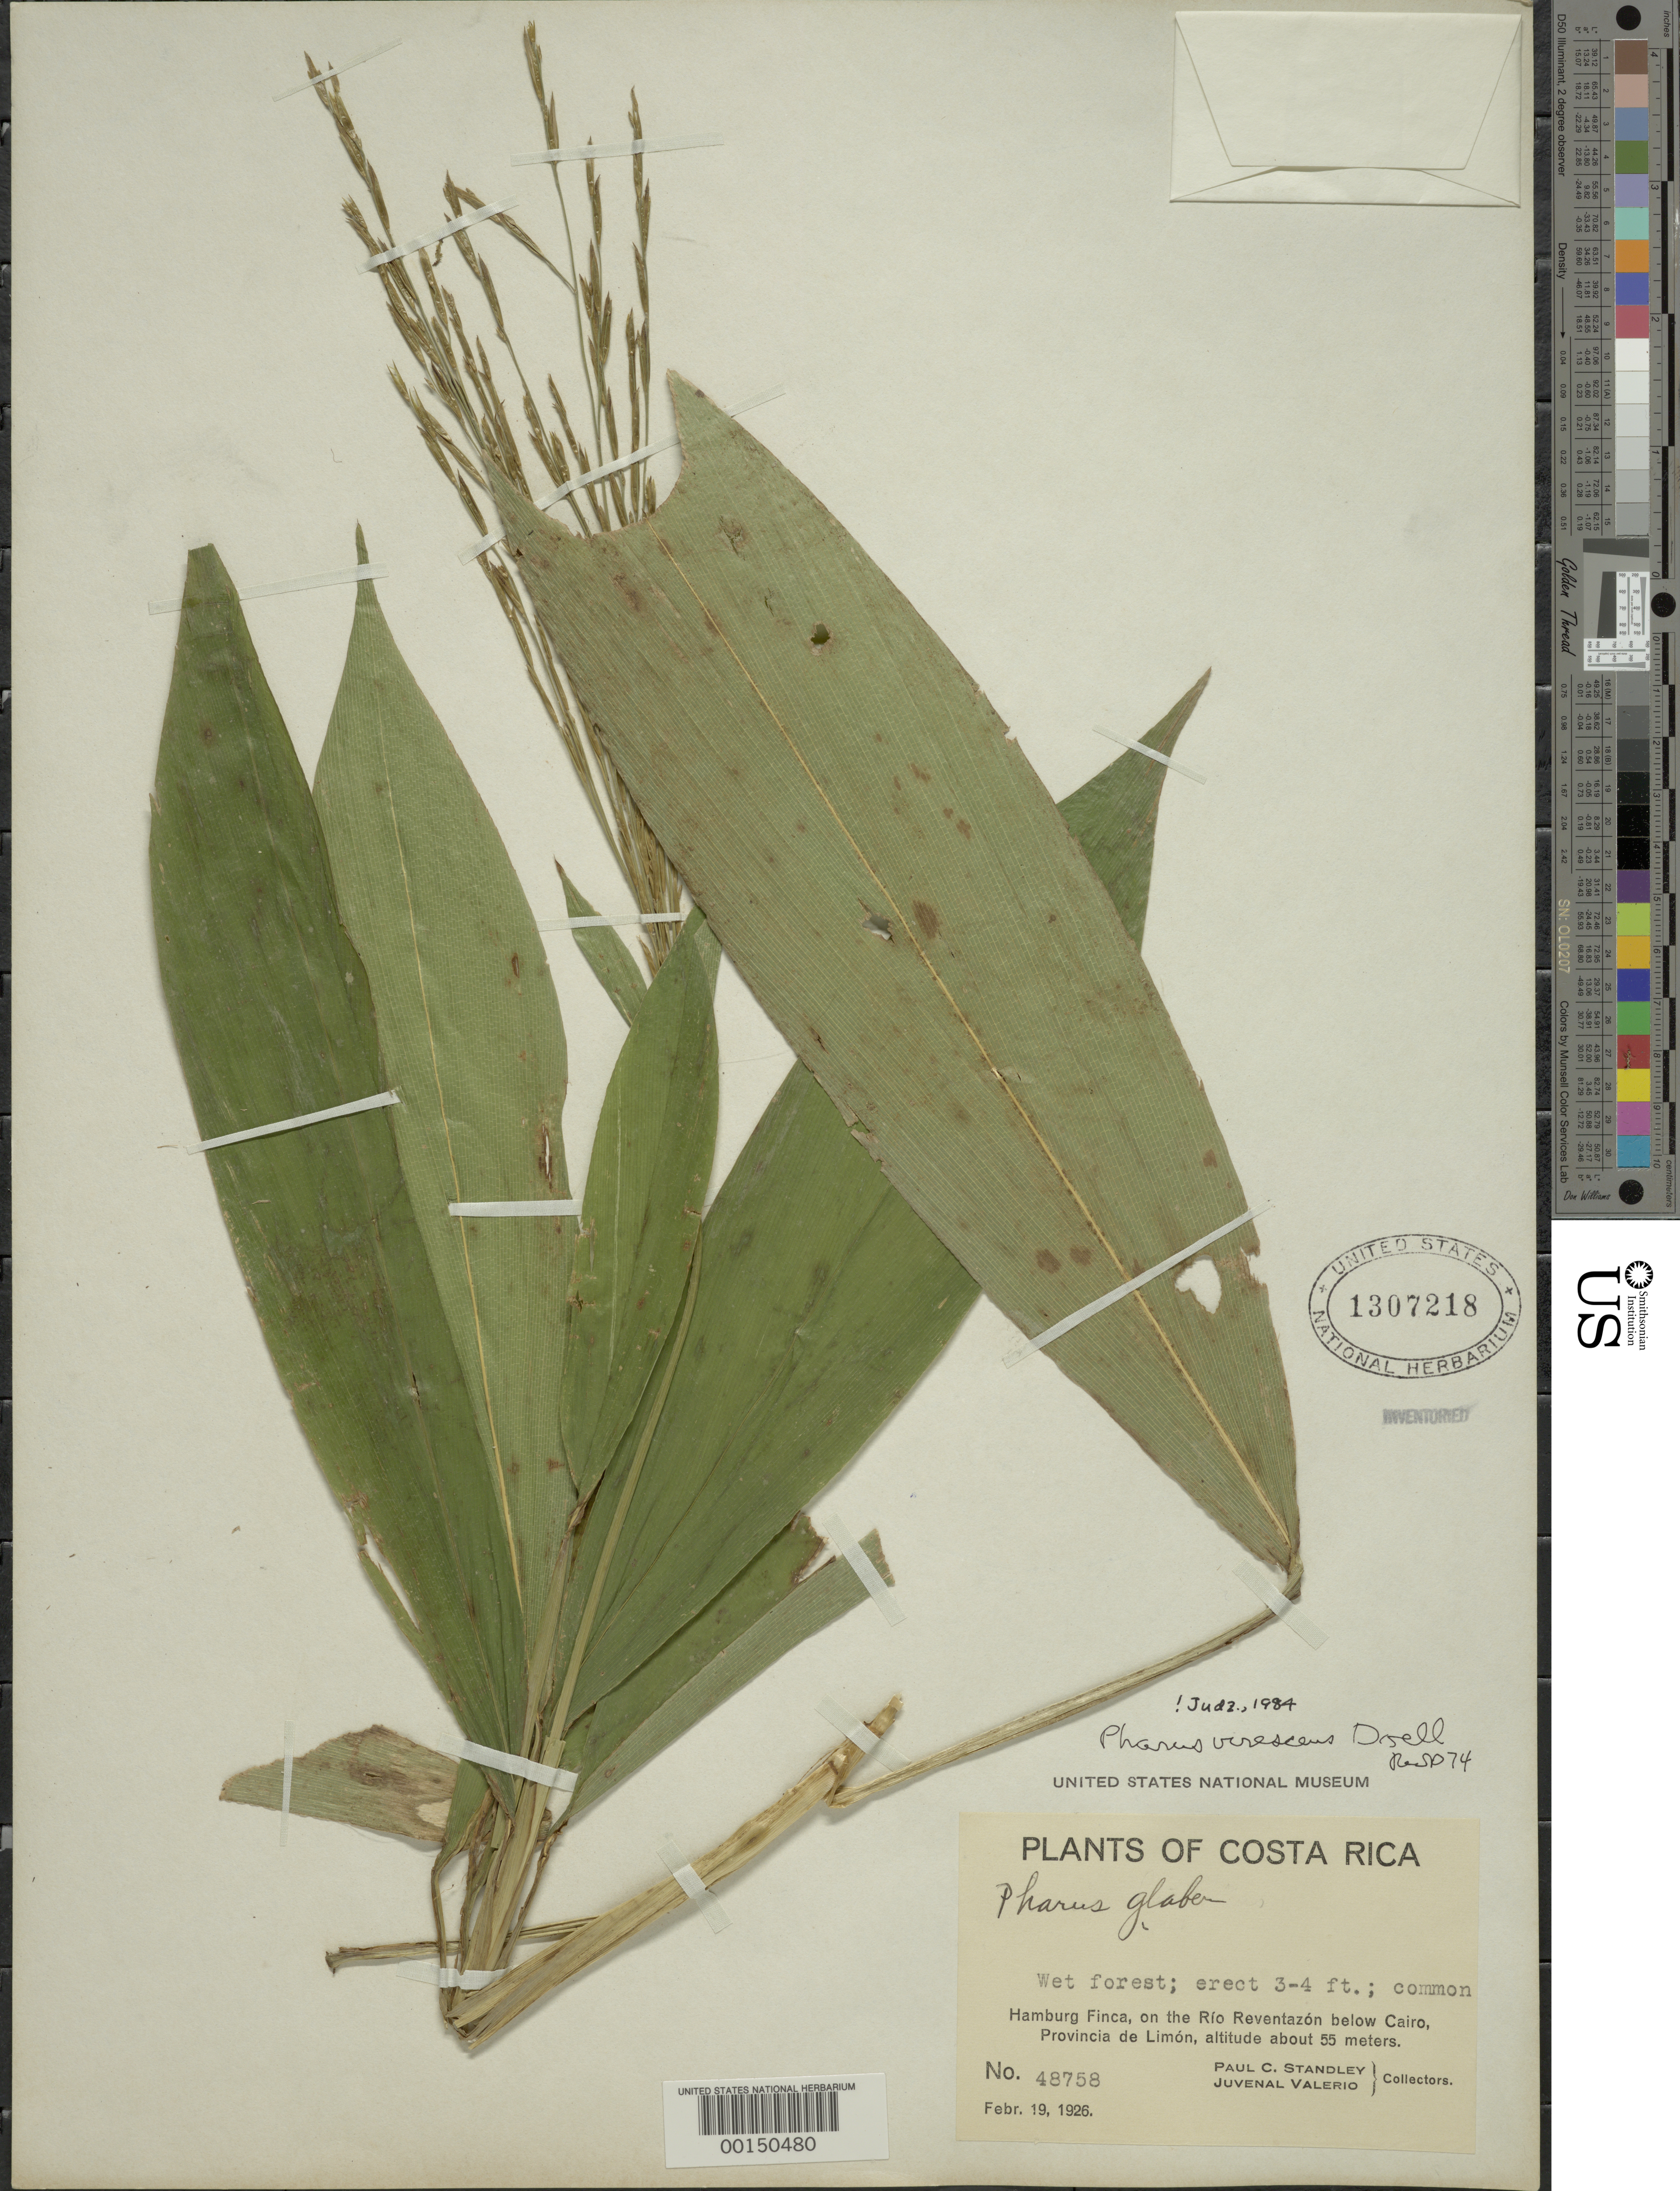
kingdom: Plantae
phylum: Tracheophyta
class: Liliopsida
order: Poales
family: Poaceae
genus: Pharus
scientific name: Pharus virescens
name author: Döll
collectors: P. C. Standley & J. Valerio R.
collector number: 48758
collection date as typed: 19 Feb 1926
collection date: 1926-02-19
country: Costa Rica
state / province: Limón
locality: Hamburg finca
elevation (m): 55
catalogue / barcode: US 1307218